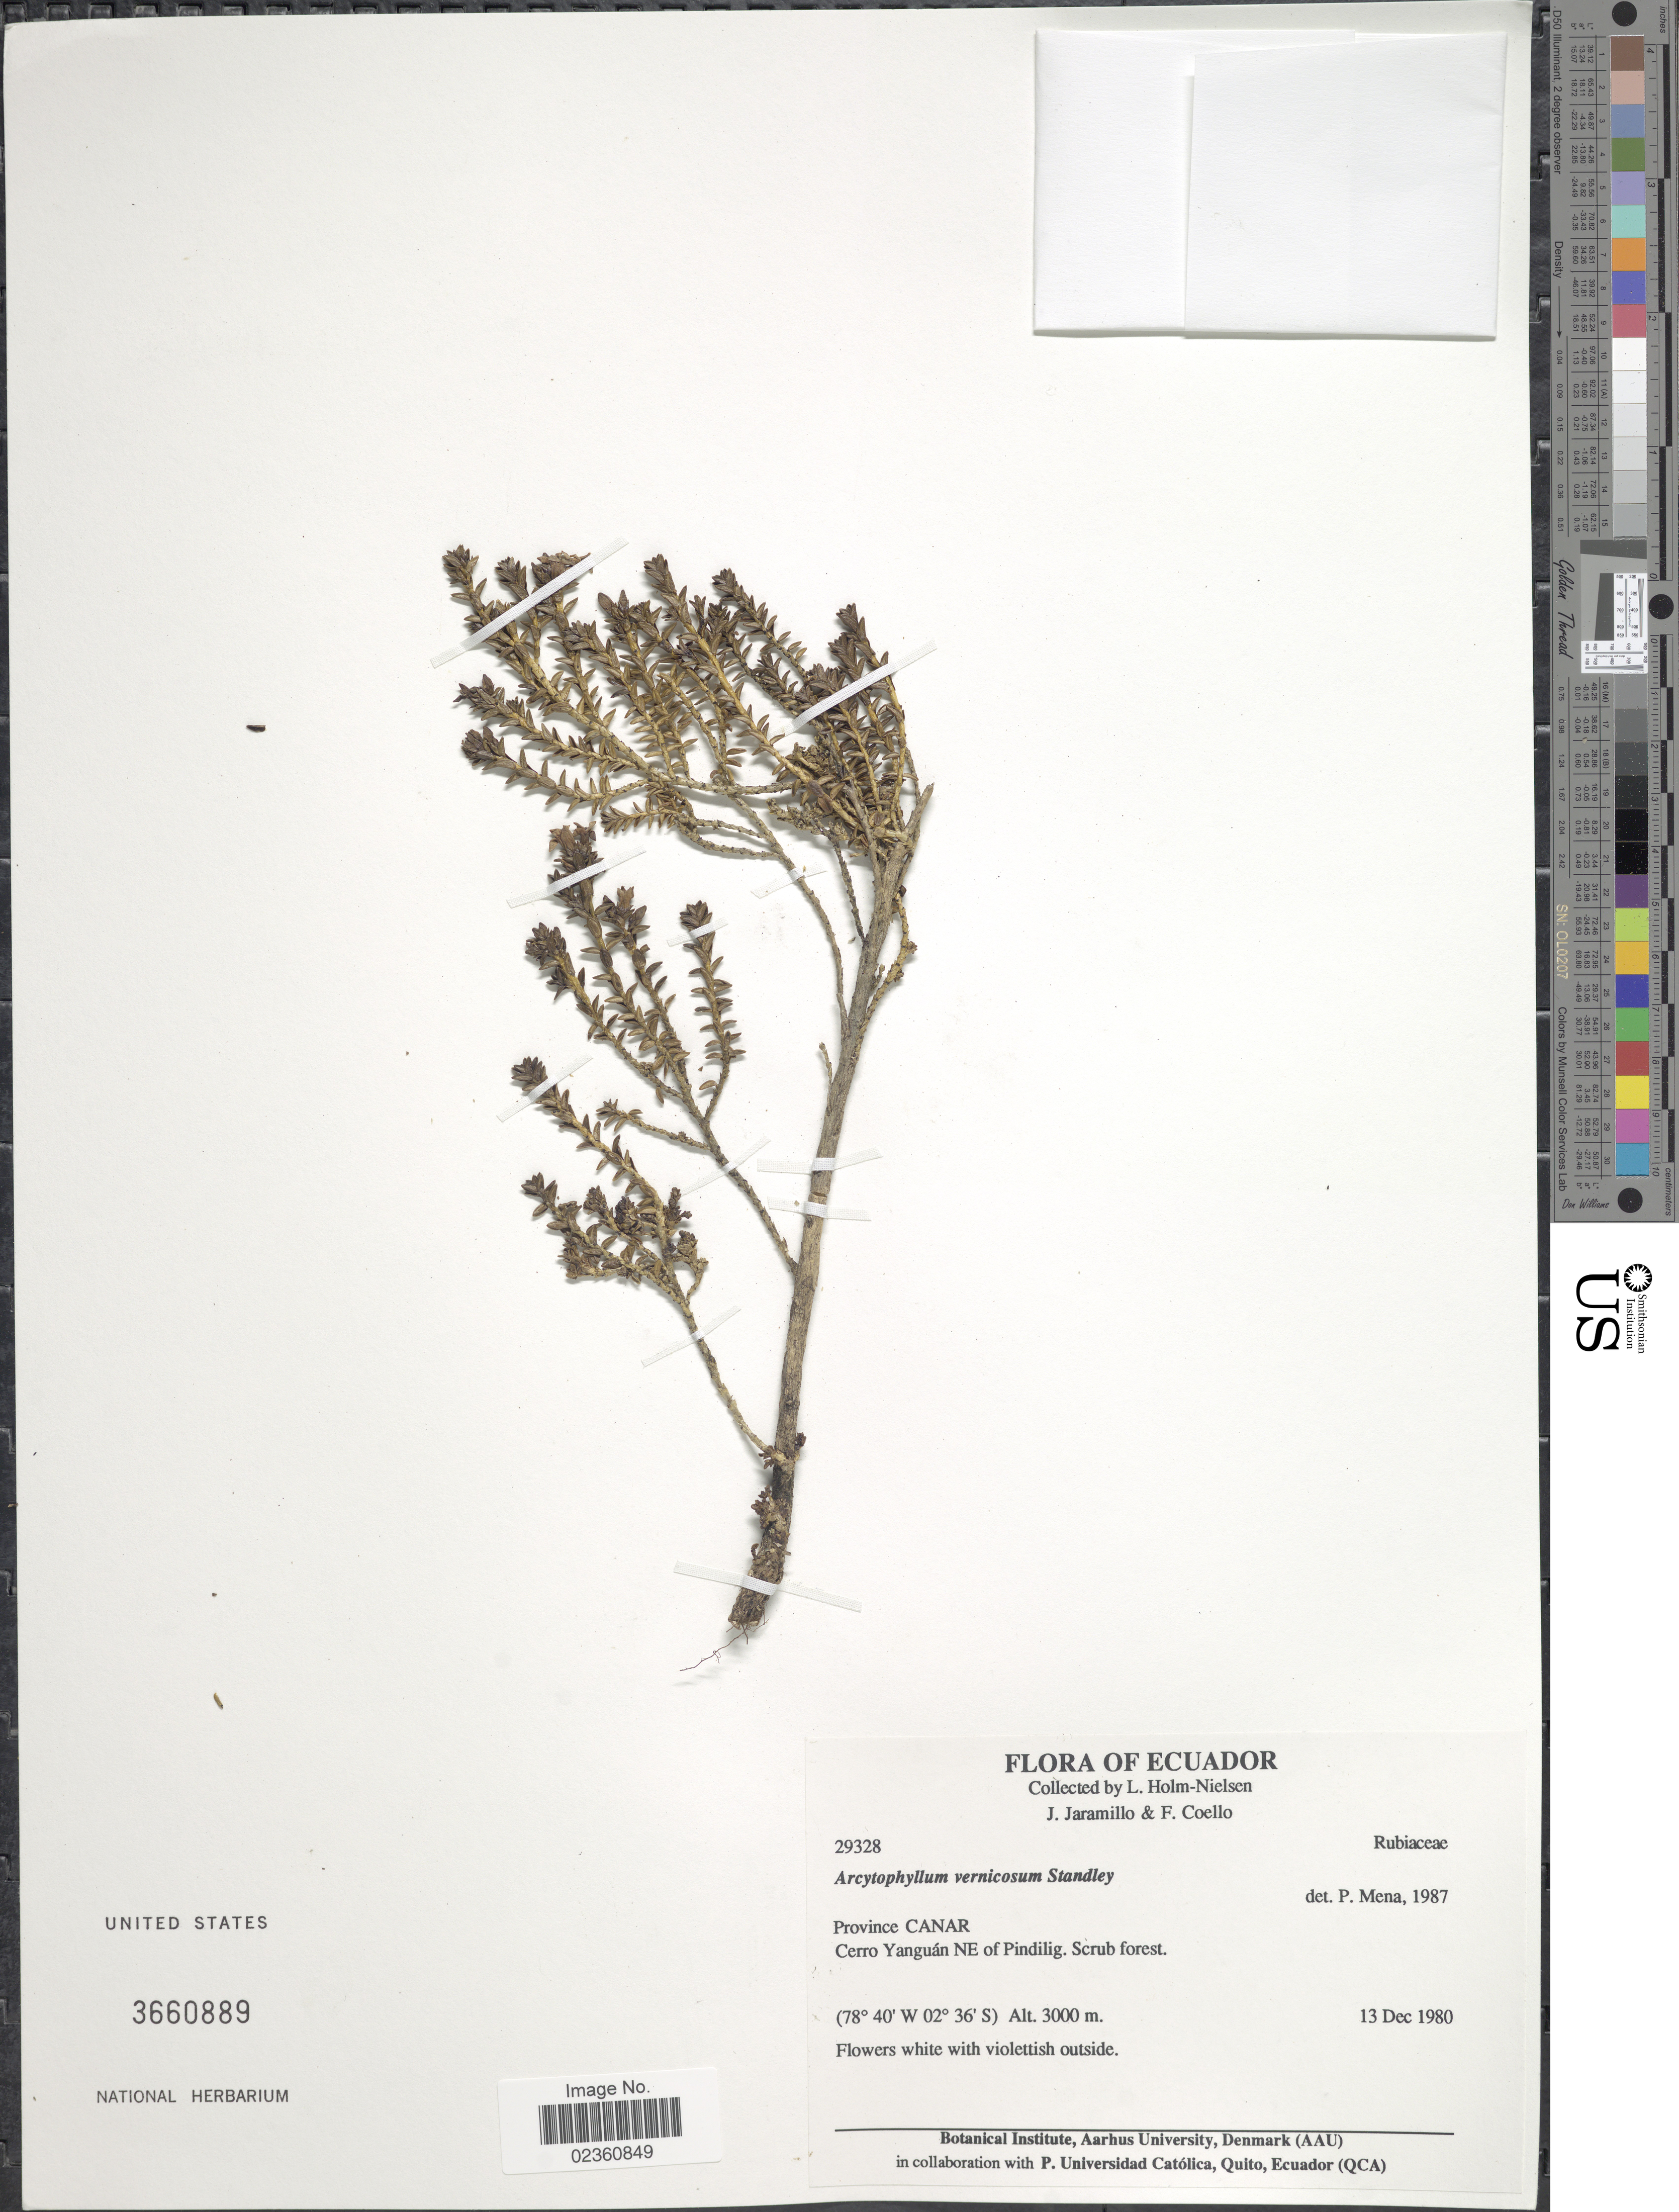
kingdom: Plantae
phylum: Tracheophyta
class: Magnoliopsida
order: Gentianales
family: Rubiaceae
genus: Arcytophyllum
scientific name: Arcytophyllum vernicosum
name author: Standl.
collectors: L. Holm-Nielsen, J. Jaramillo & F. Coello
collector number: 29328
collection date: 1980-12-13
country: Ecuador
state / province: Cañar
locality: Cerro Yanguán NE of Pindilig. Scrub forest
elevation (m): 3000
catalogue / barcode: US 3660889